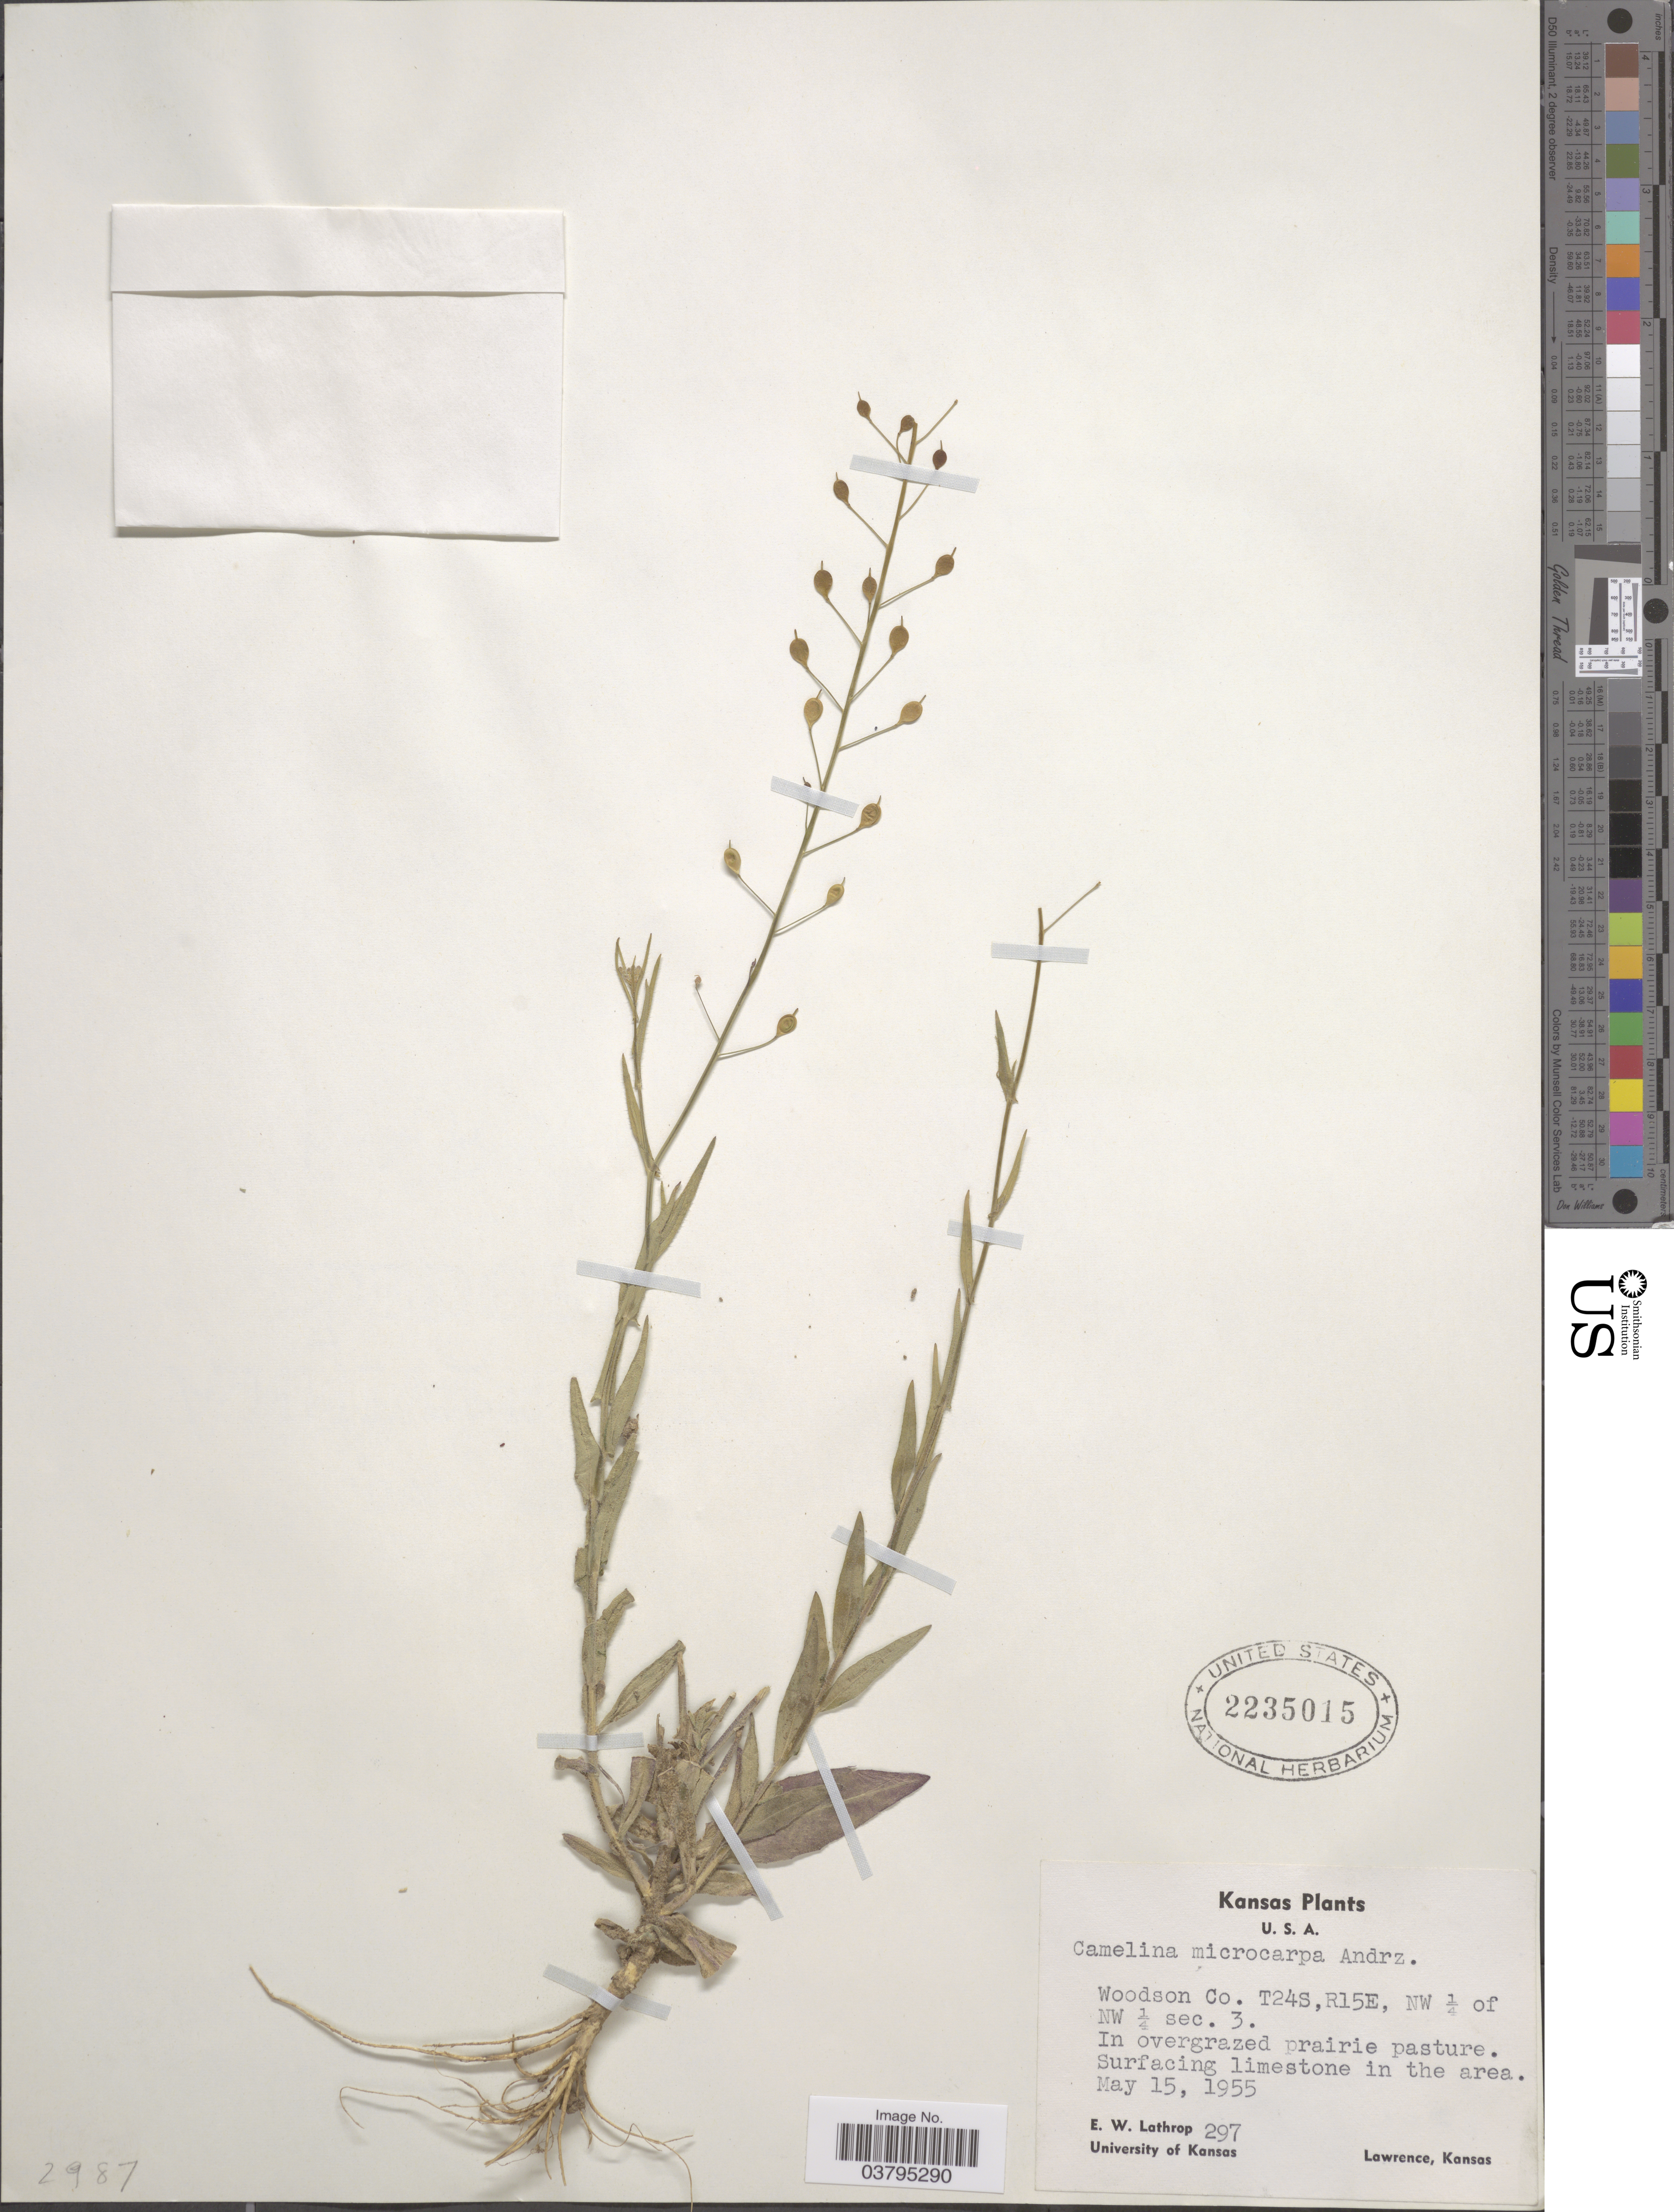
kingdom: Plantae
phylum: Tracheophyta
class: Magnoliopsida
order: Brassicales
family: Brassicaceae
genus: Camelina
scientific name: Camelina microcarpa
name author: DC.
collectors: E. W. Lathrop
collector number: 297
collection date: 1955-05-15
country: United States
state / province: Kansas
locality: Woodson Co. T24S, R15E, NW ¼ of NW ¼ sec. 3.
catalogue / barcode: US 2235015